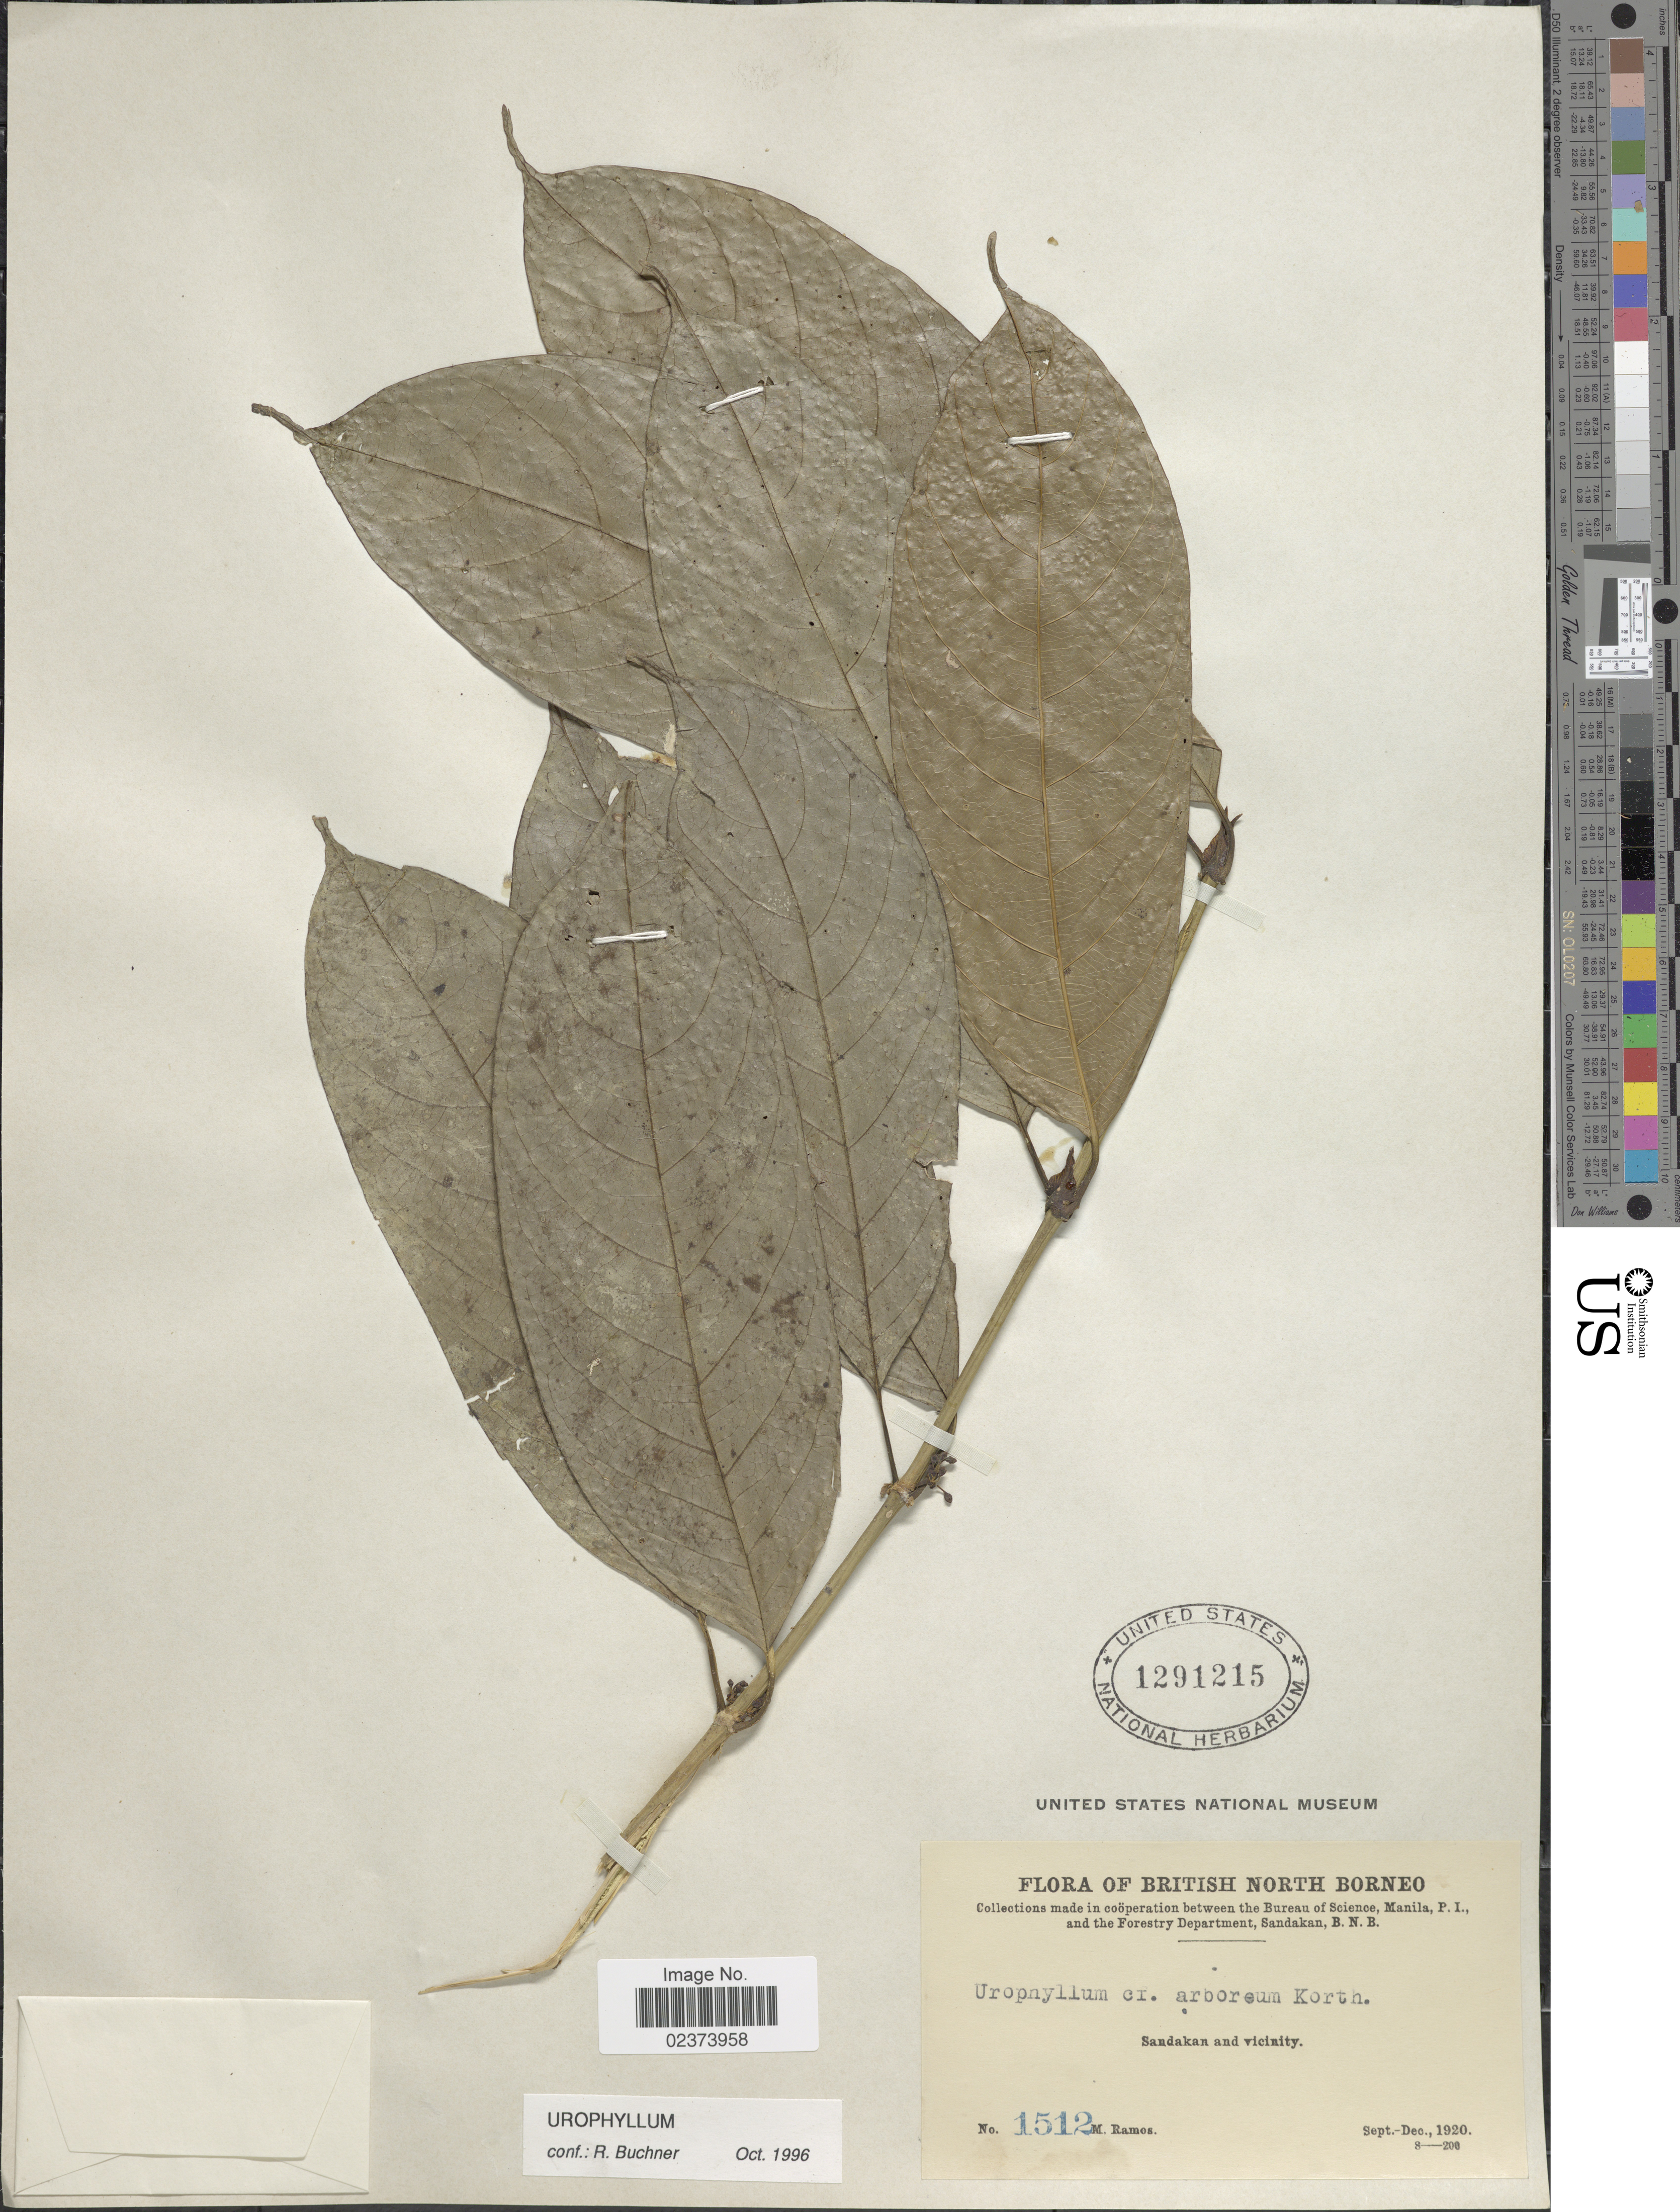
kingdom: Plantae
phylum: Tracheophyta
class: Magnoliopsida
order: Gentianales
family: Rubiaceae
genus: Urophyllum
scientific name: Urophyllum arboreum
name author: (Reinw. ex Blume) Korth.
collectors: M. Ramos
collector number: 1512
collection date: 1920-09/1920-12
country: Malaysia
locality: British North Borneo, Sandakan and vicinity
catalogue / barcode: US 1291215